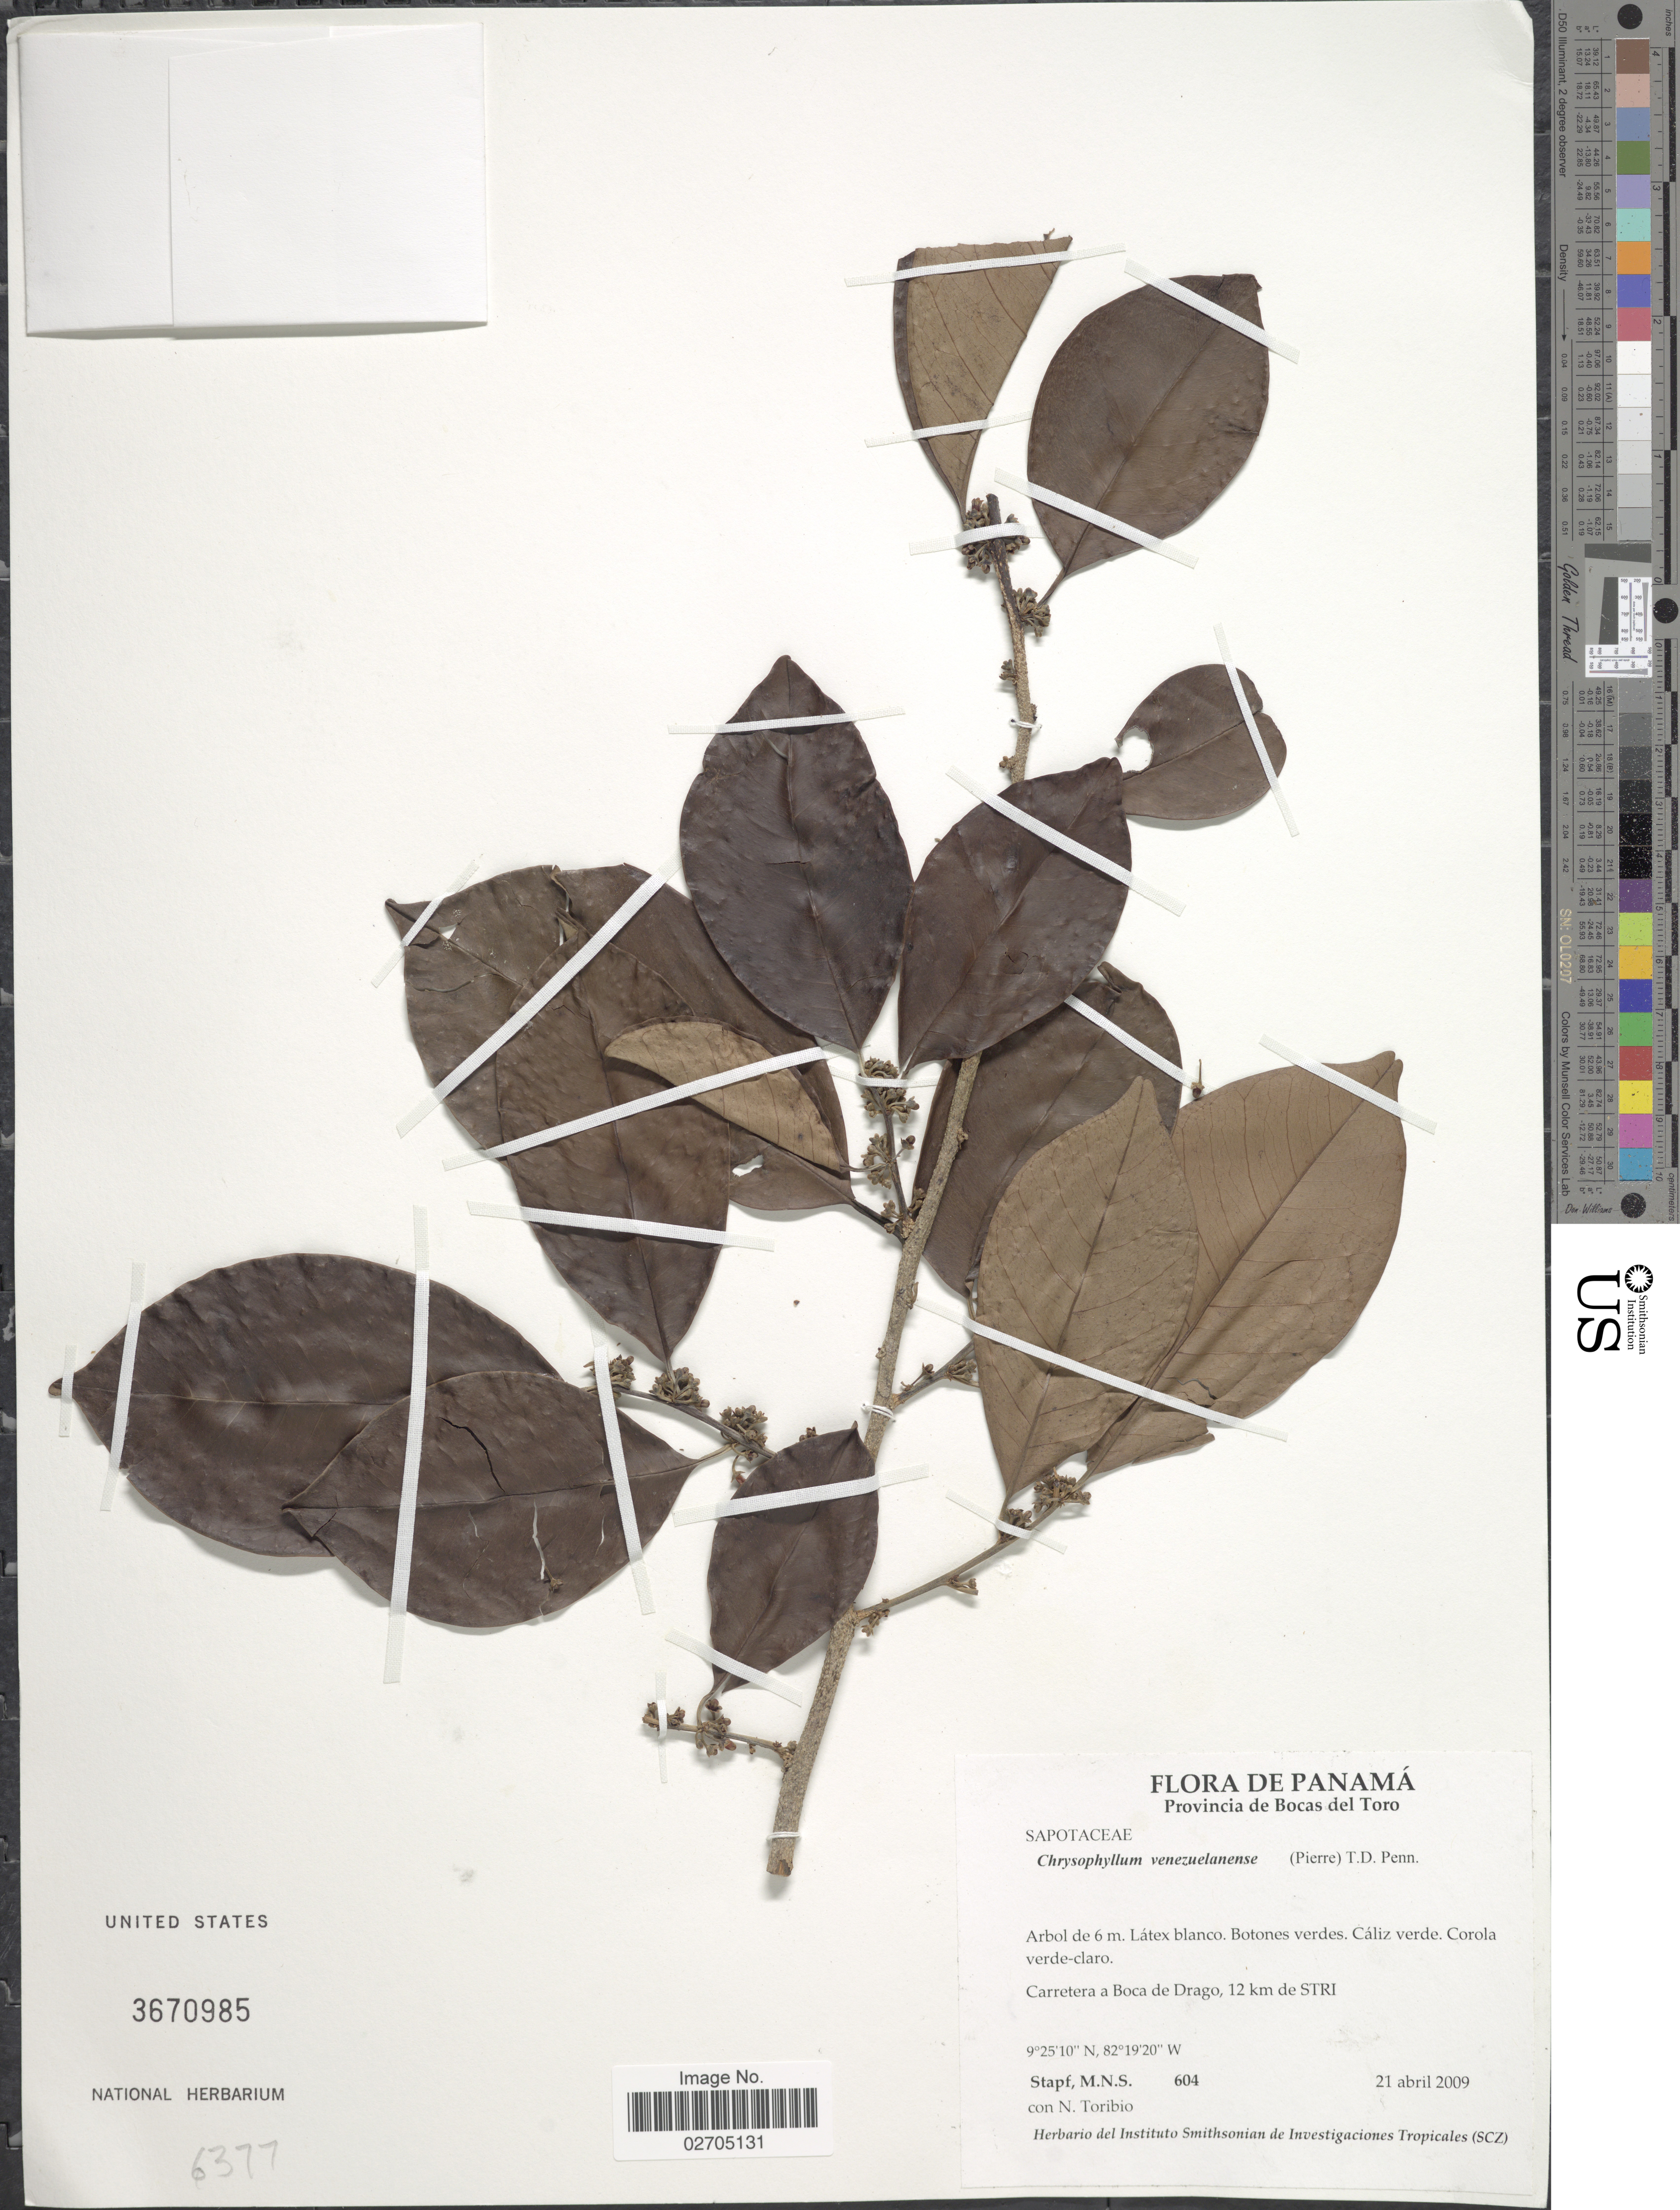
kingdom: Plantae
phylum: Tracheophyta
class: Magnoliopsida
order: Ericales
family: Sapotaceae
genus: Chrysophyllum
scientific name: Chrysophyllum venezuelanense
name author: (Pierre) T.D. Penn.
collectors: M. Stapf & N. Toribio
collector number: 604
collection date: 2009-04-21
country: Panama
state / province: Bocas del Toro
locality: Carretera a Boca de Drago, 12 km de STRI.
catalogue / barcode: US 3670985